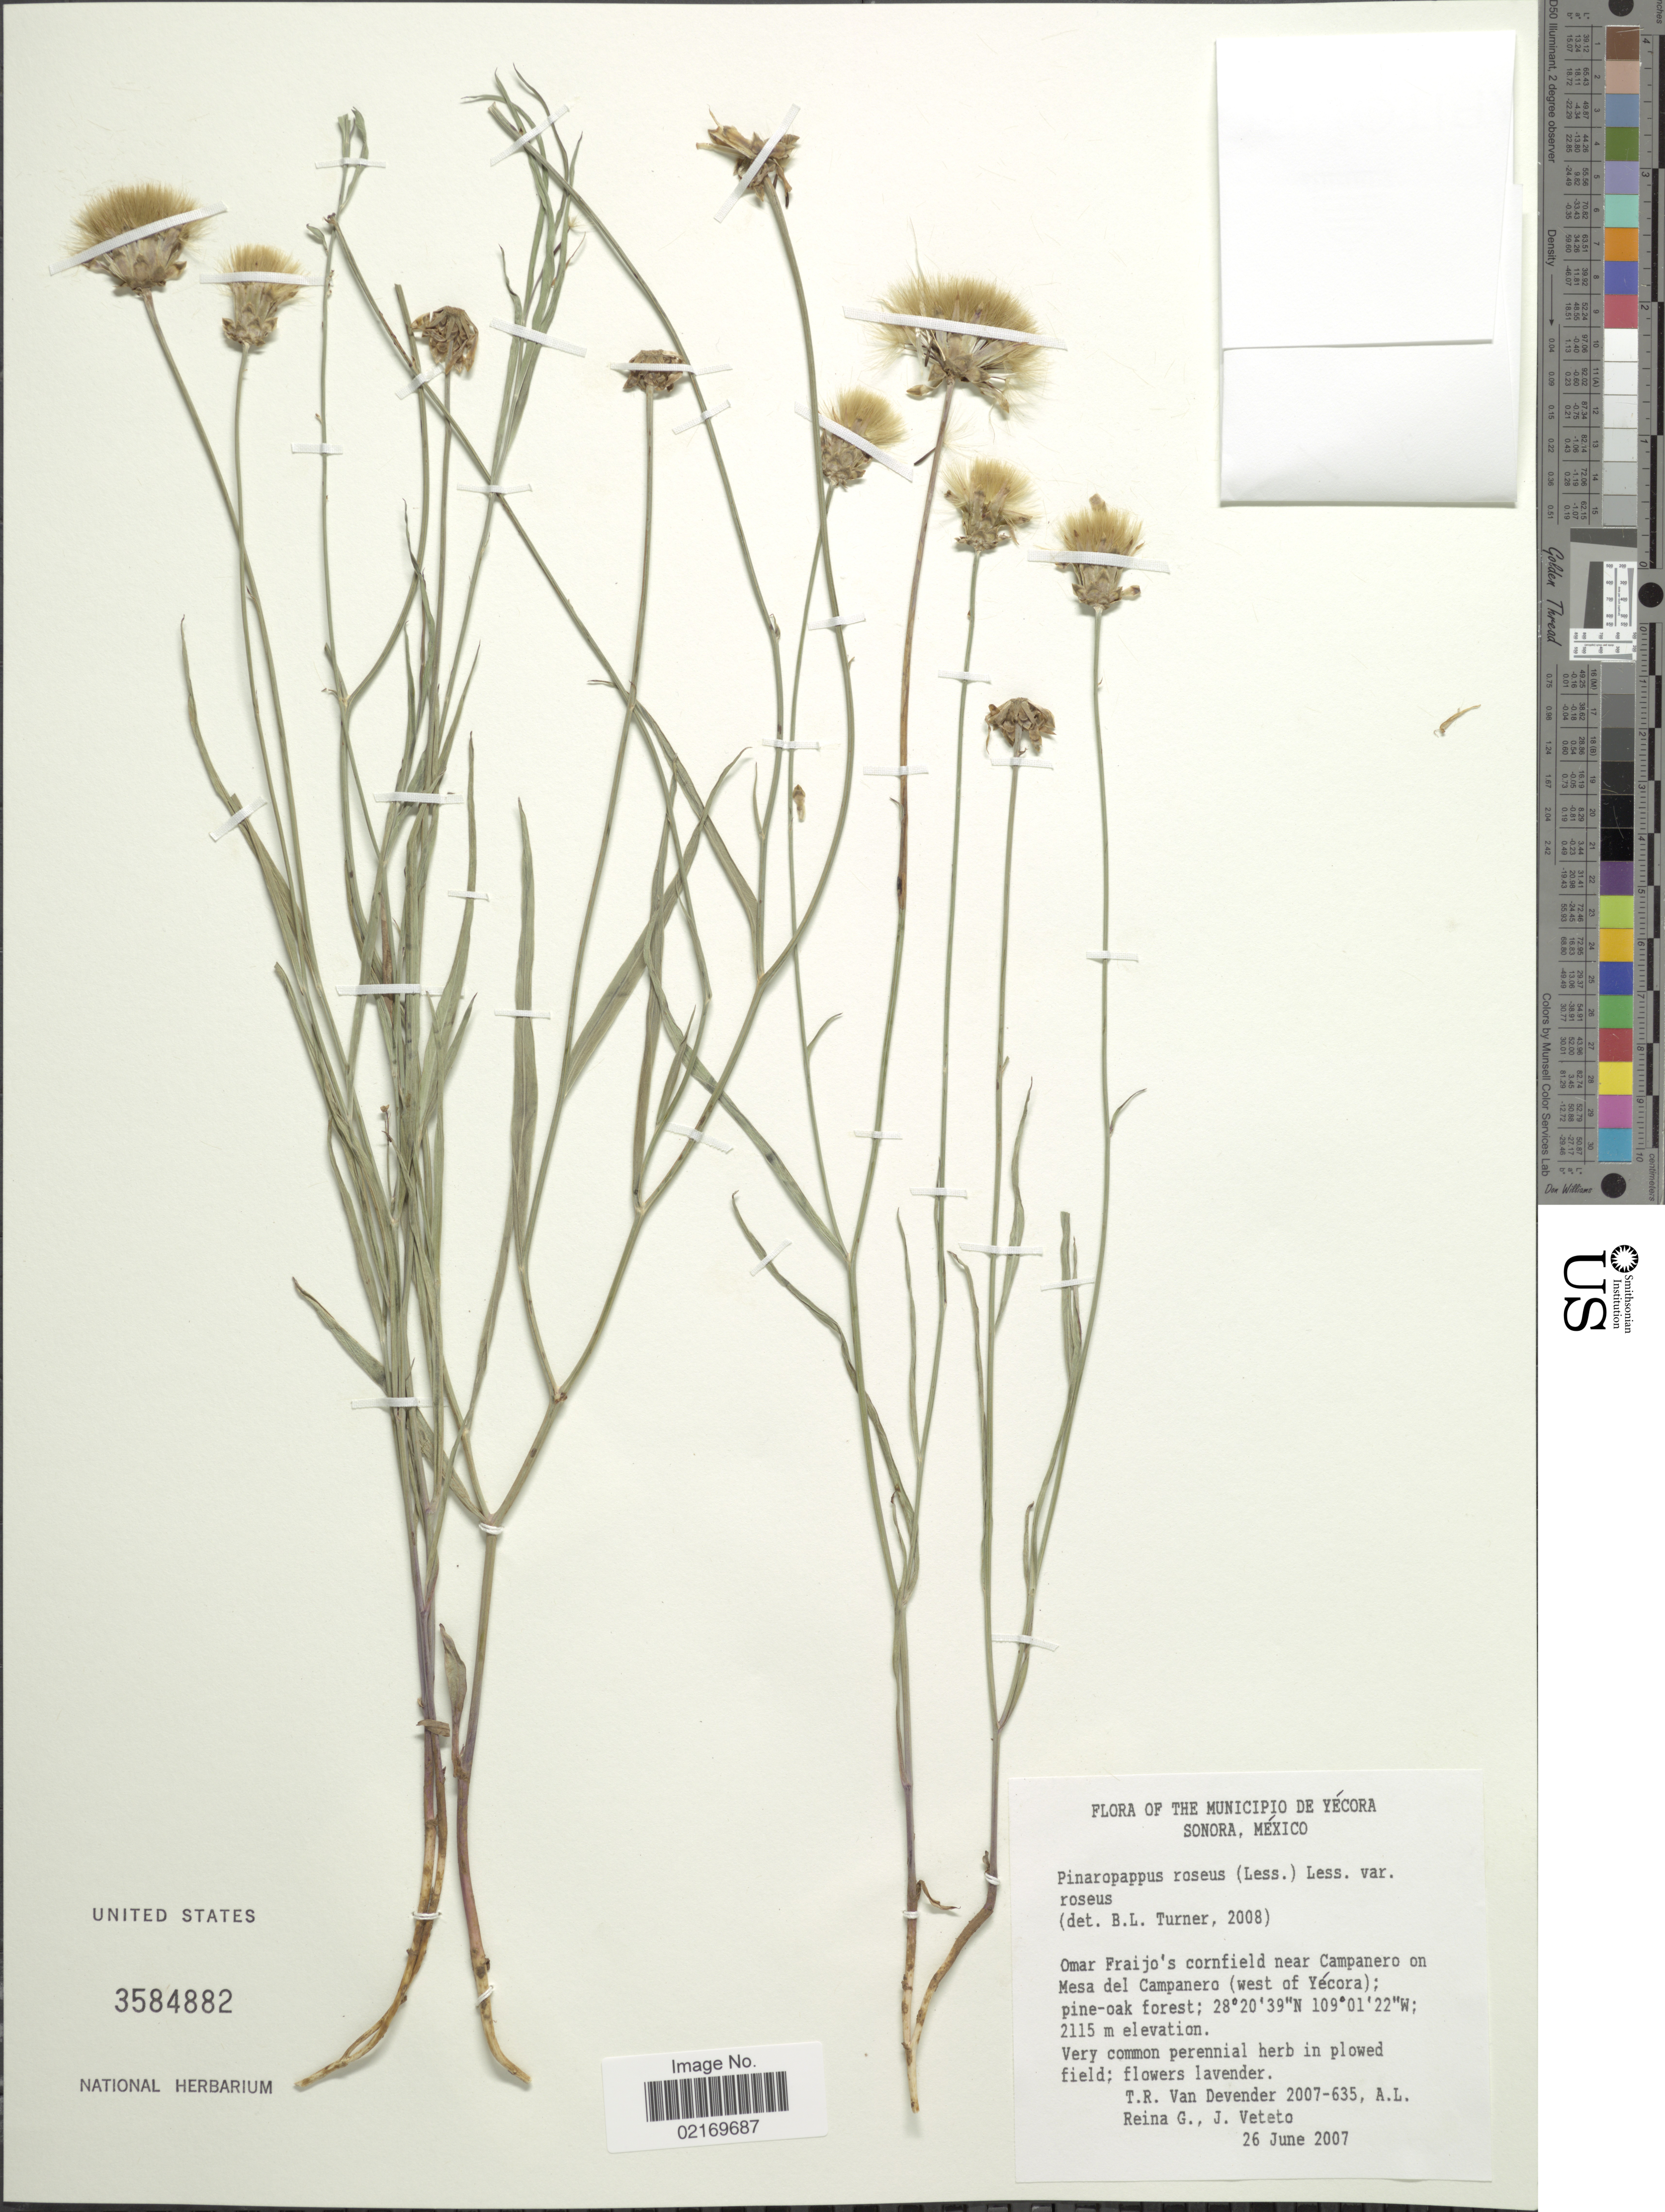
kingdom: Plantae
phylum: Tracheophyta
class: Magnoliopsida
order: Asterales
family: Asteraceae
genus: Pinaropappus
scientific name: Pinaropappus roseus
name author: Less.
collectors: T. R. Van Devender, A. L. Reina G. & J. Veteto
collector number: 2007-635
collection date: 2007-06-26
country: Mexico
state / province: Sonora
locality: Municipio de Yecora, Omar Fraijo's cornfield near Campanero on Mesa del Campanero (west of Yecora)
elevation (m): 2115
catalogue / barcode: US 3584882